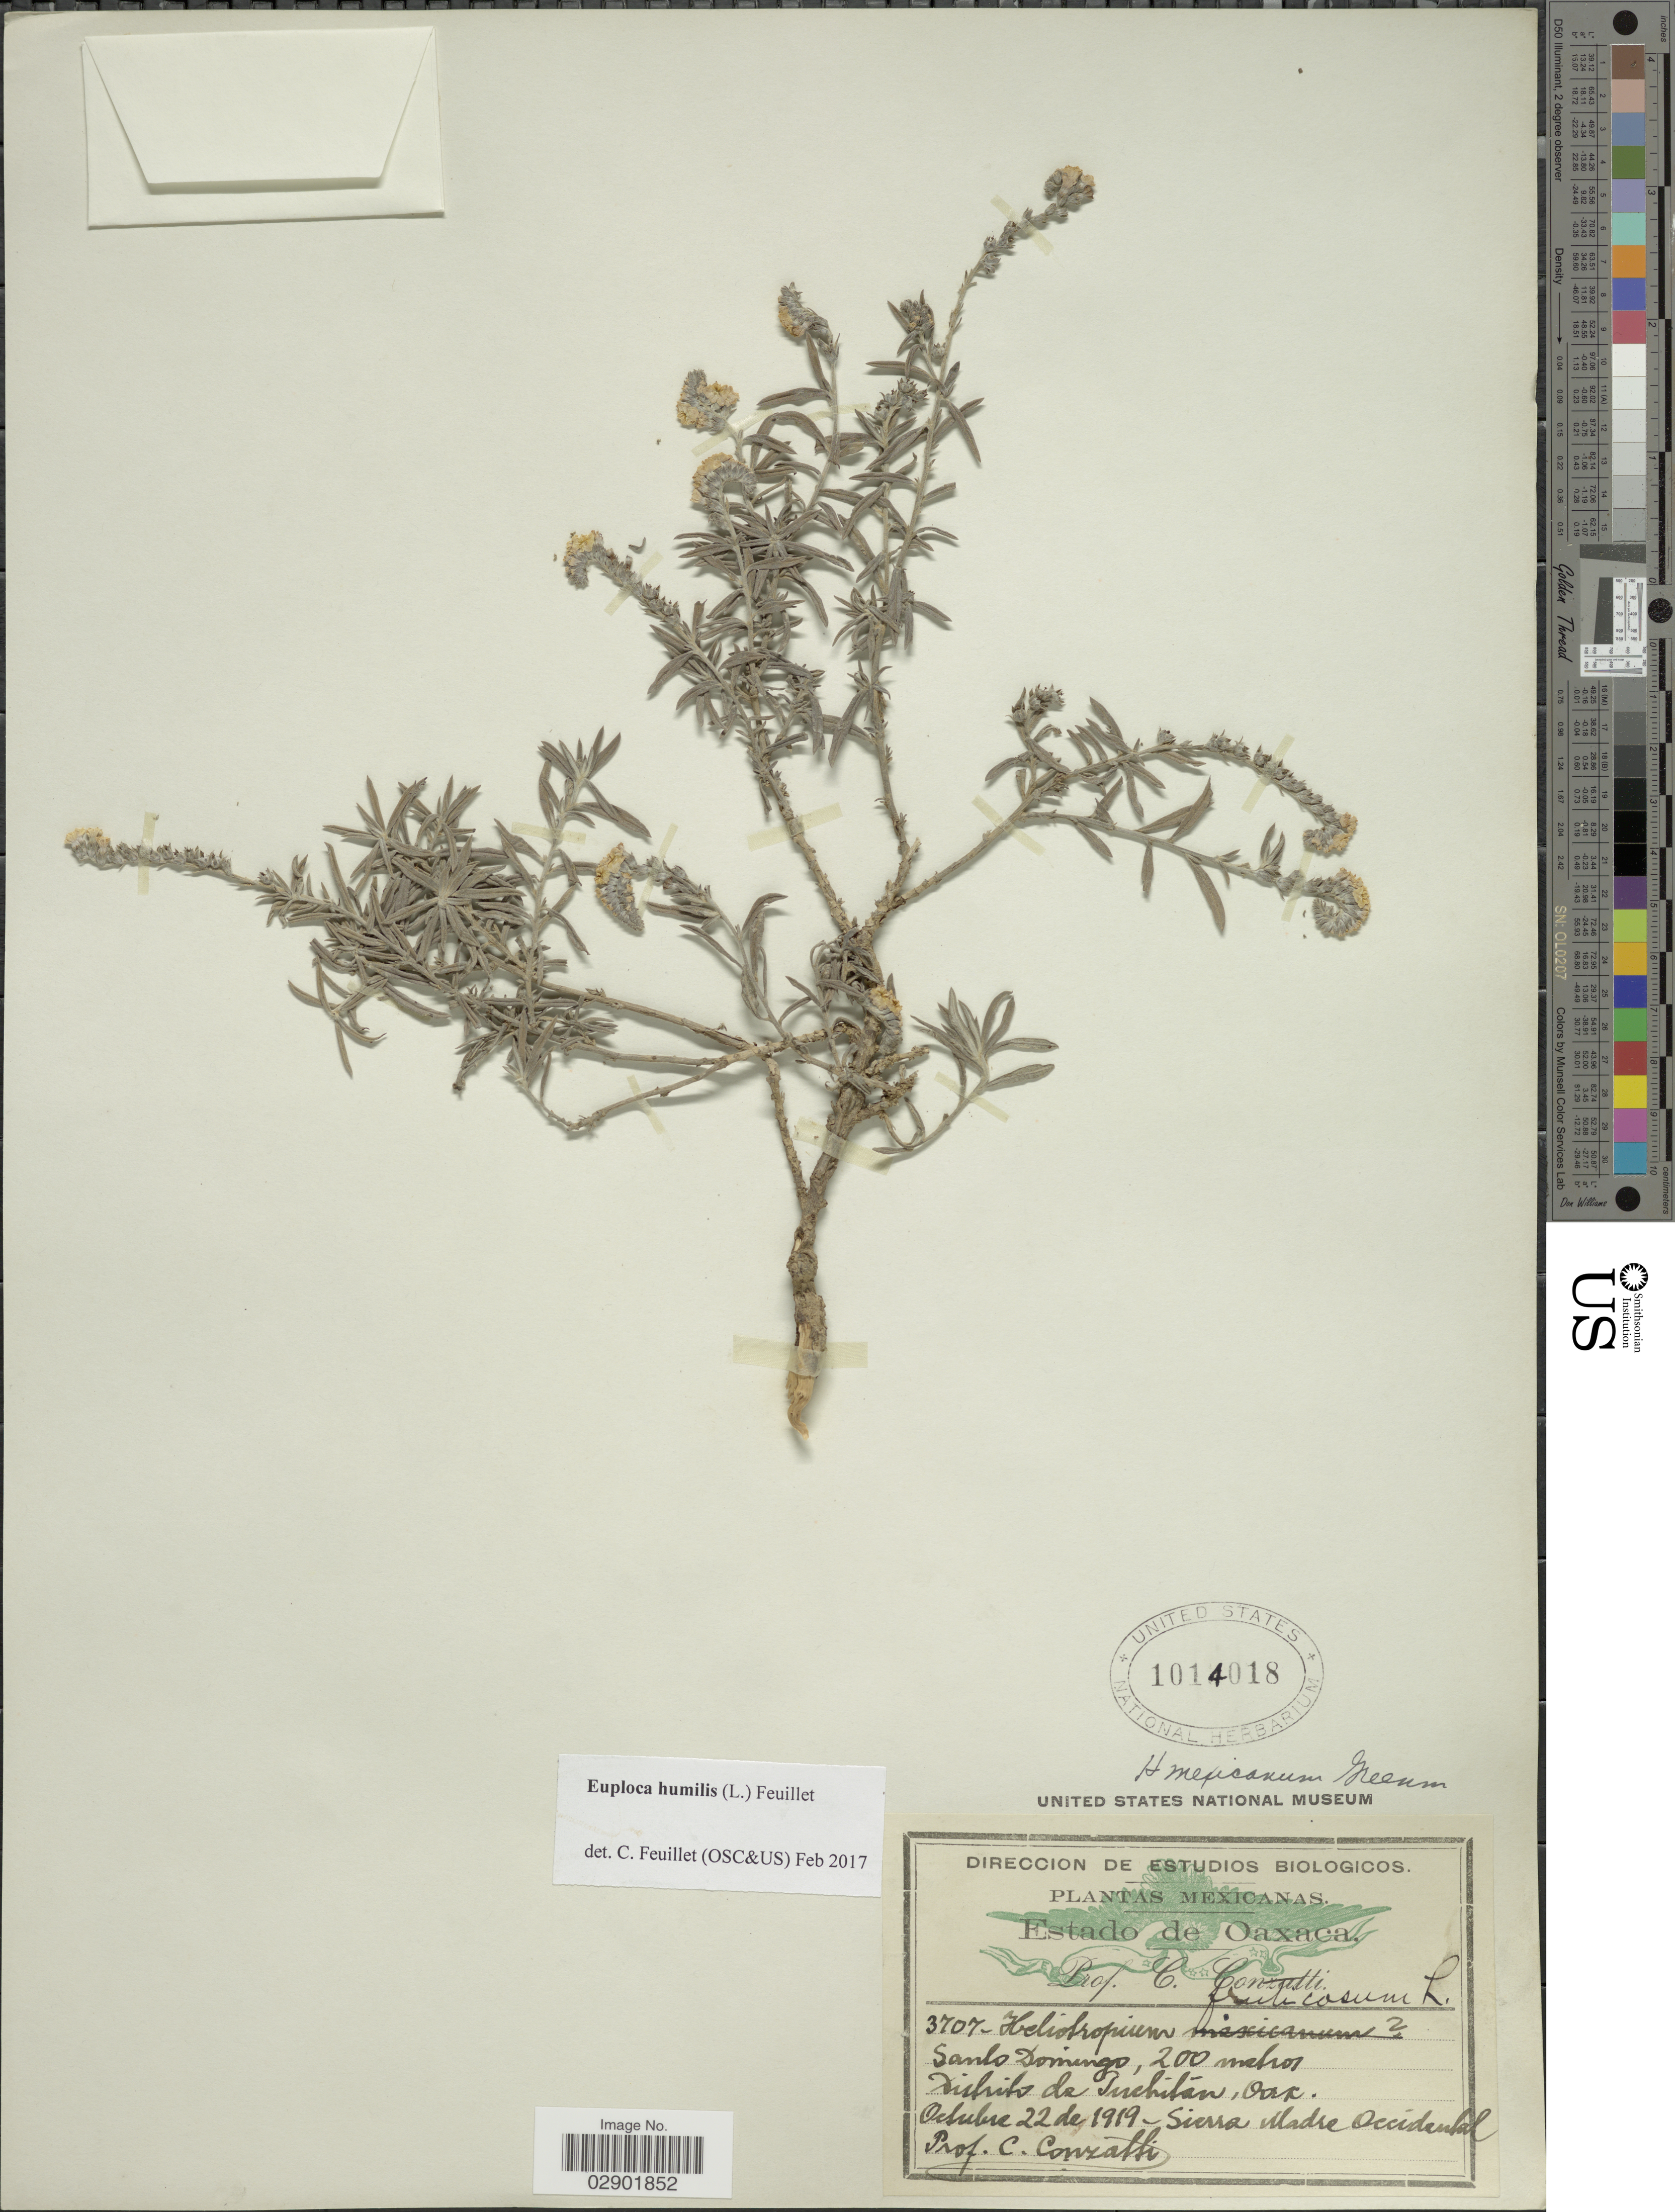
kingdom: Plantae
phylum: Tracheophyta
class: Magnoliopsida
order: Boraginales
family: Heliotropiaceae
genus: Euploca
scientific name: Euploca humilis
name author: (L.) Feuillet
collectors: C. Conzatti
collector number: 3707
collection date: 1919-10-22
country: Mexico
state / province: Oaxaca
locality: Santo Domingo. Distrito de Juchitán. Sierra Madre Occidental.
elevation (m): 200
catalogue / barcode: US 1014018